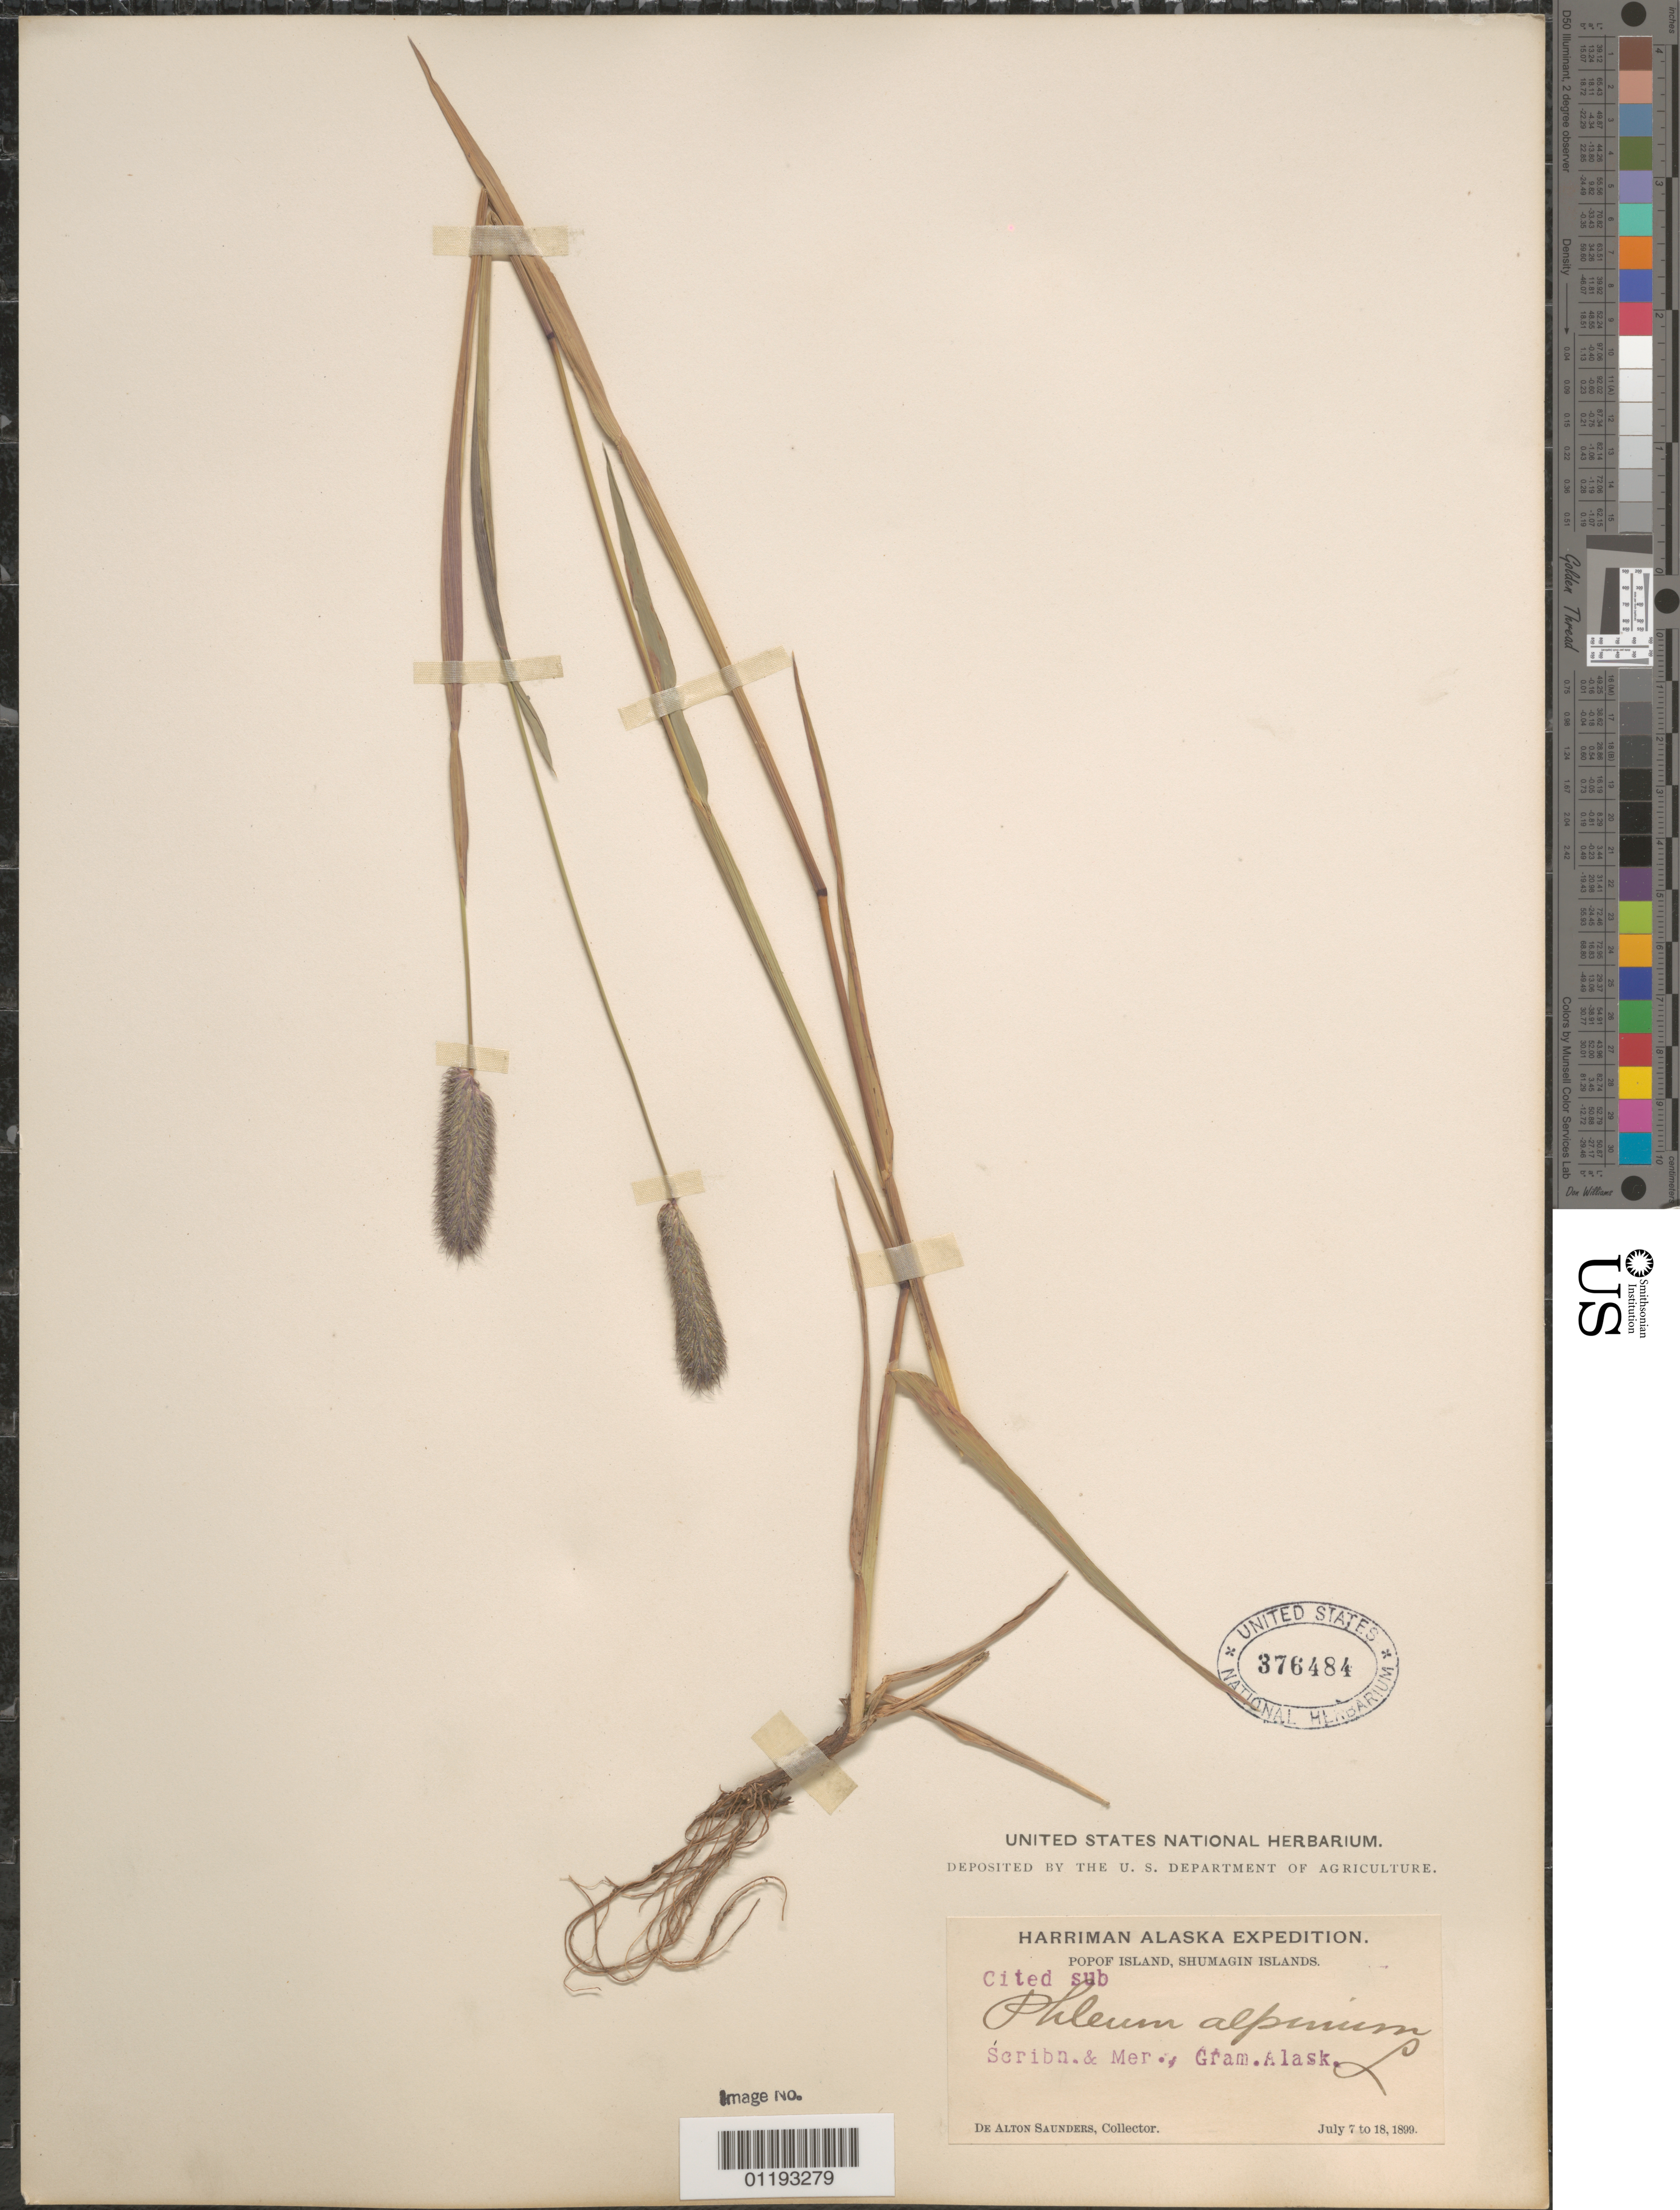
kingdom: Plantae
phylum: Tracheophyta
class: Liliopsida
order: Poales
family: Poaceae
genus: Phleum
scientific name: Phleum alpinum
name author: L.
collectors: D. A. Saunders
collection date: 1899-07-07/1899-07-18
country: United States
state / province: Alaska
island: Popof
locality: Popof Island, Shumagin Islands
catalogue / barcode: US 376484